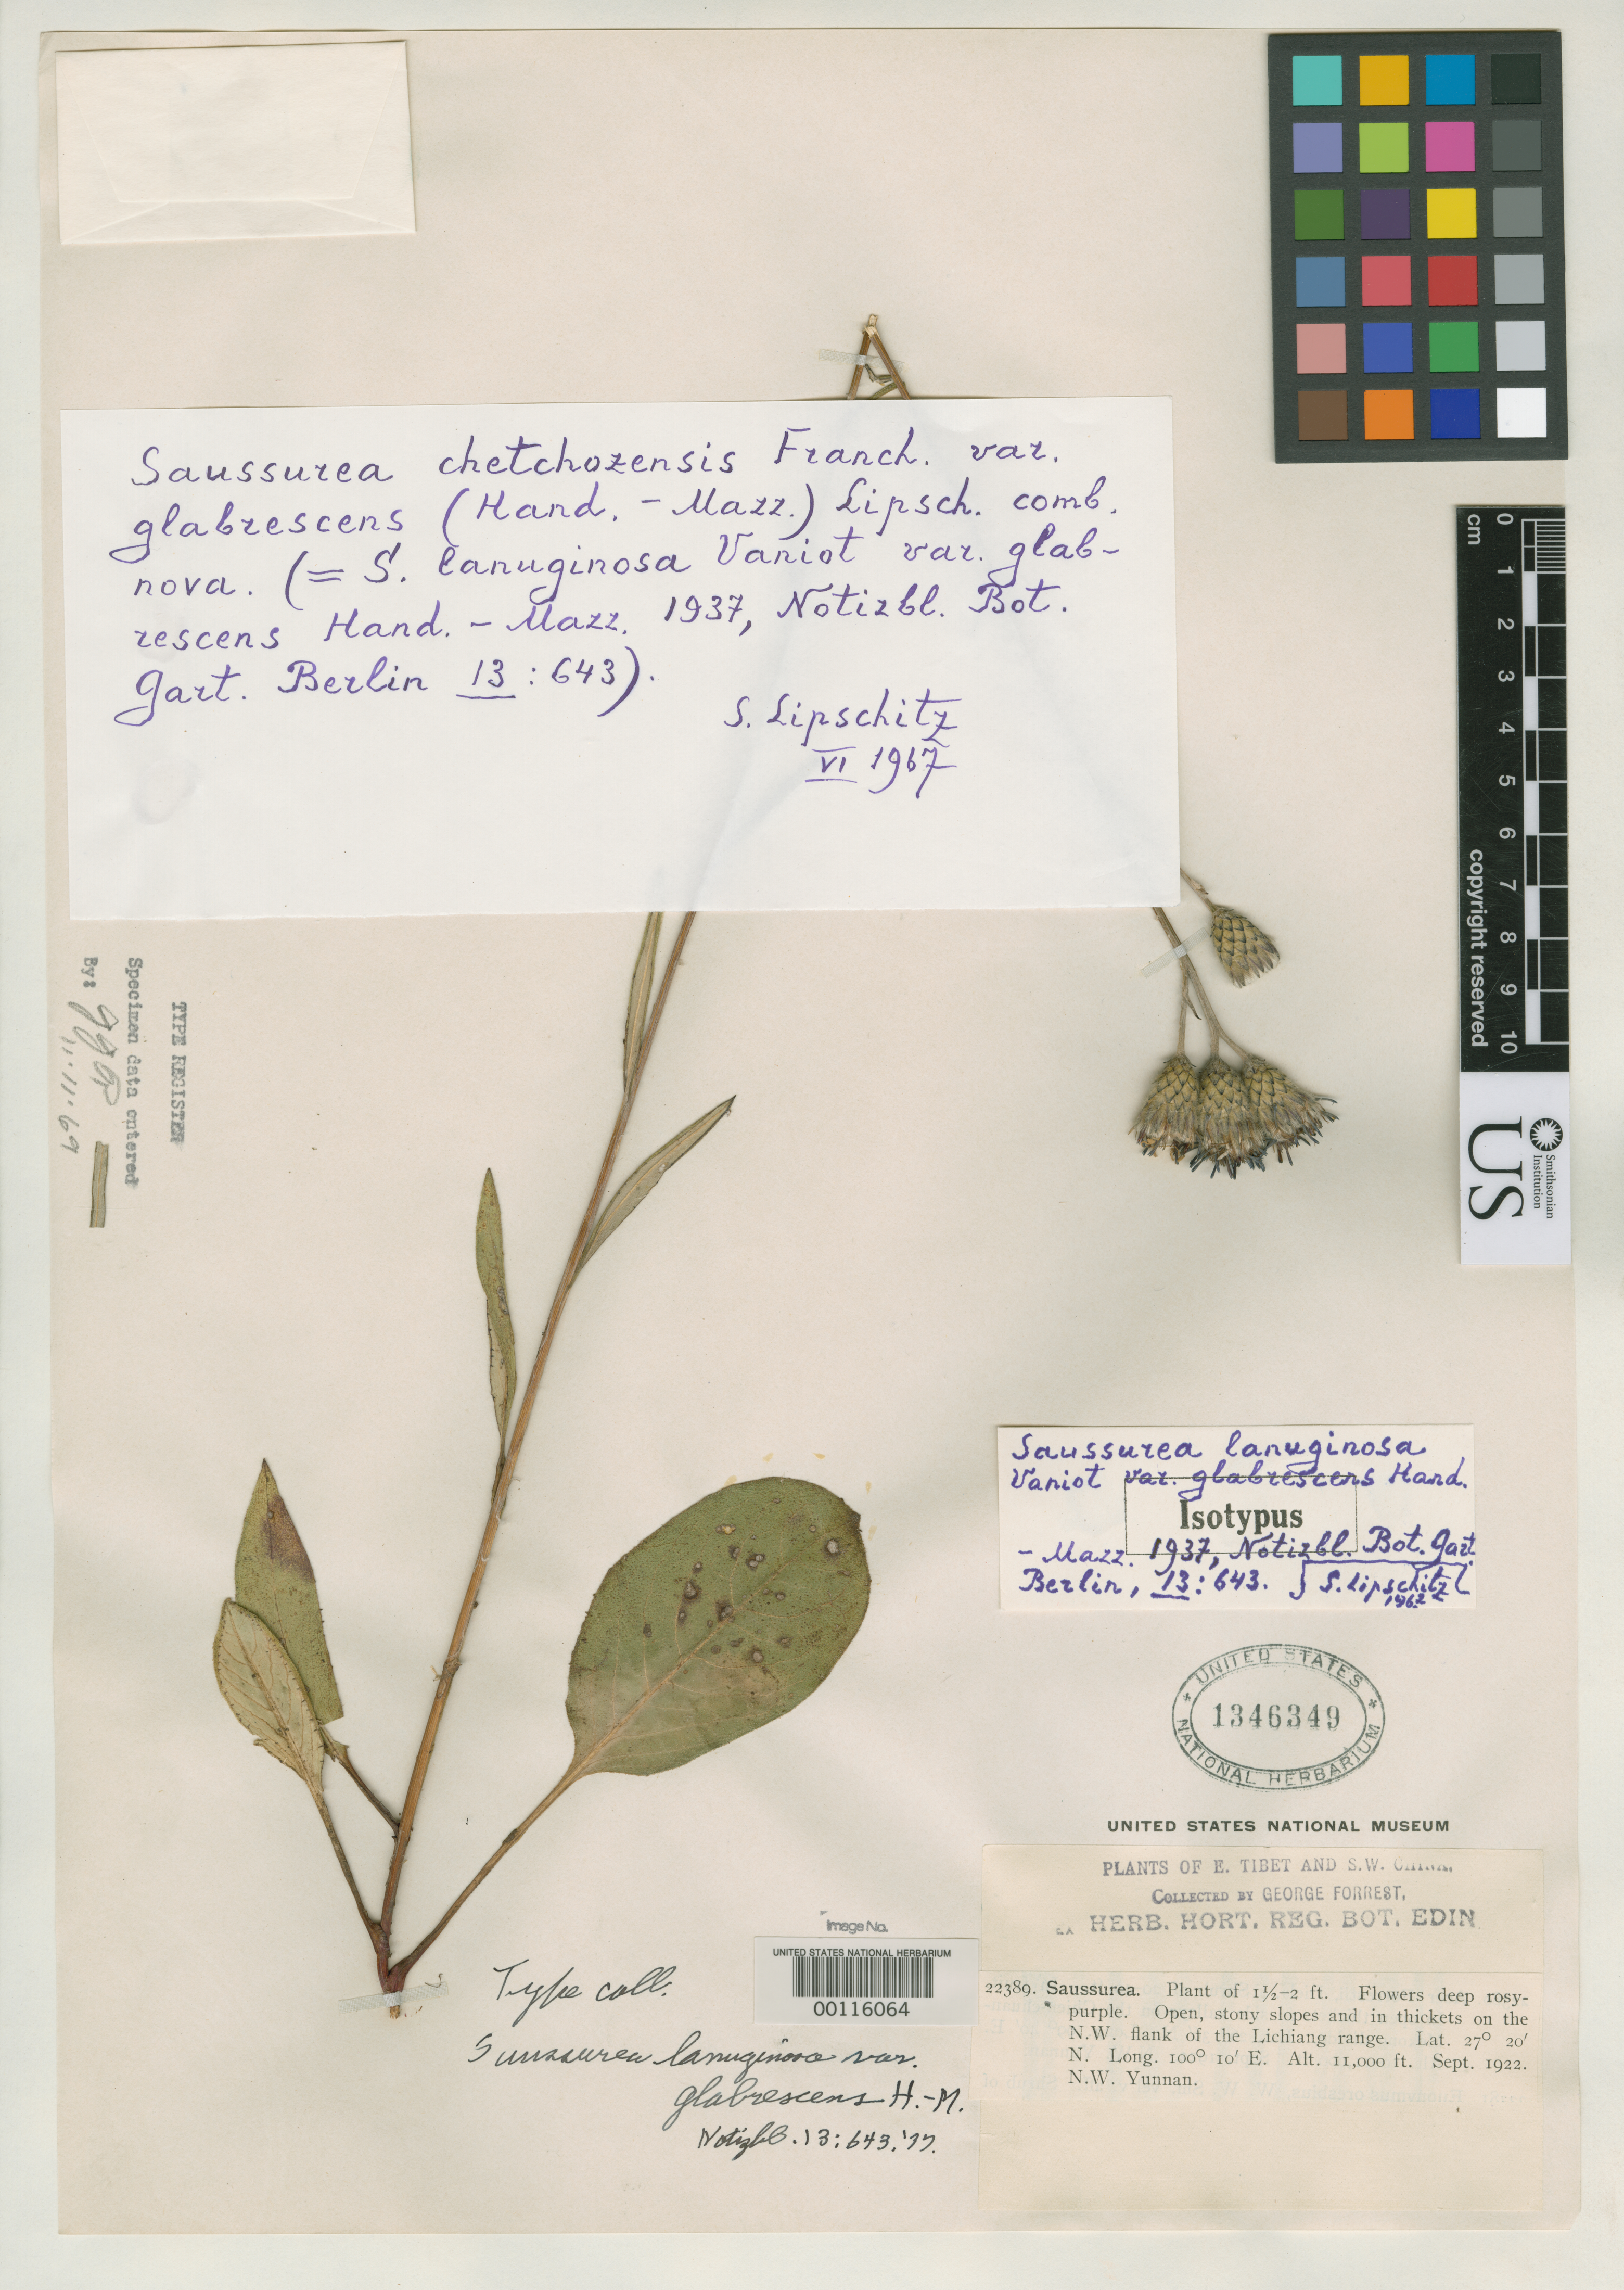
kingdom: Plantae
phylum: Tracheophyta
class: Magnoliopsida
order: Asterales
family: Asteraceae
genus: Saussurea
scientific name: Saussurea lanuginosa var. glabrescens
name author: Hand.-Mazz.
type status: Isotype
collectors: G. Forrest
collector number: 22389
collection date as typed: Sep 1922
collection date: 1922-09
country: China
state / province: Yunnan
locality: Lichiang Range; alt. 11,000 ft.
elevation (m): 3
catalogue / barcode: US 1346349